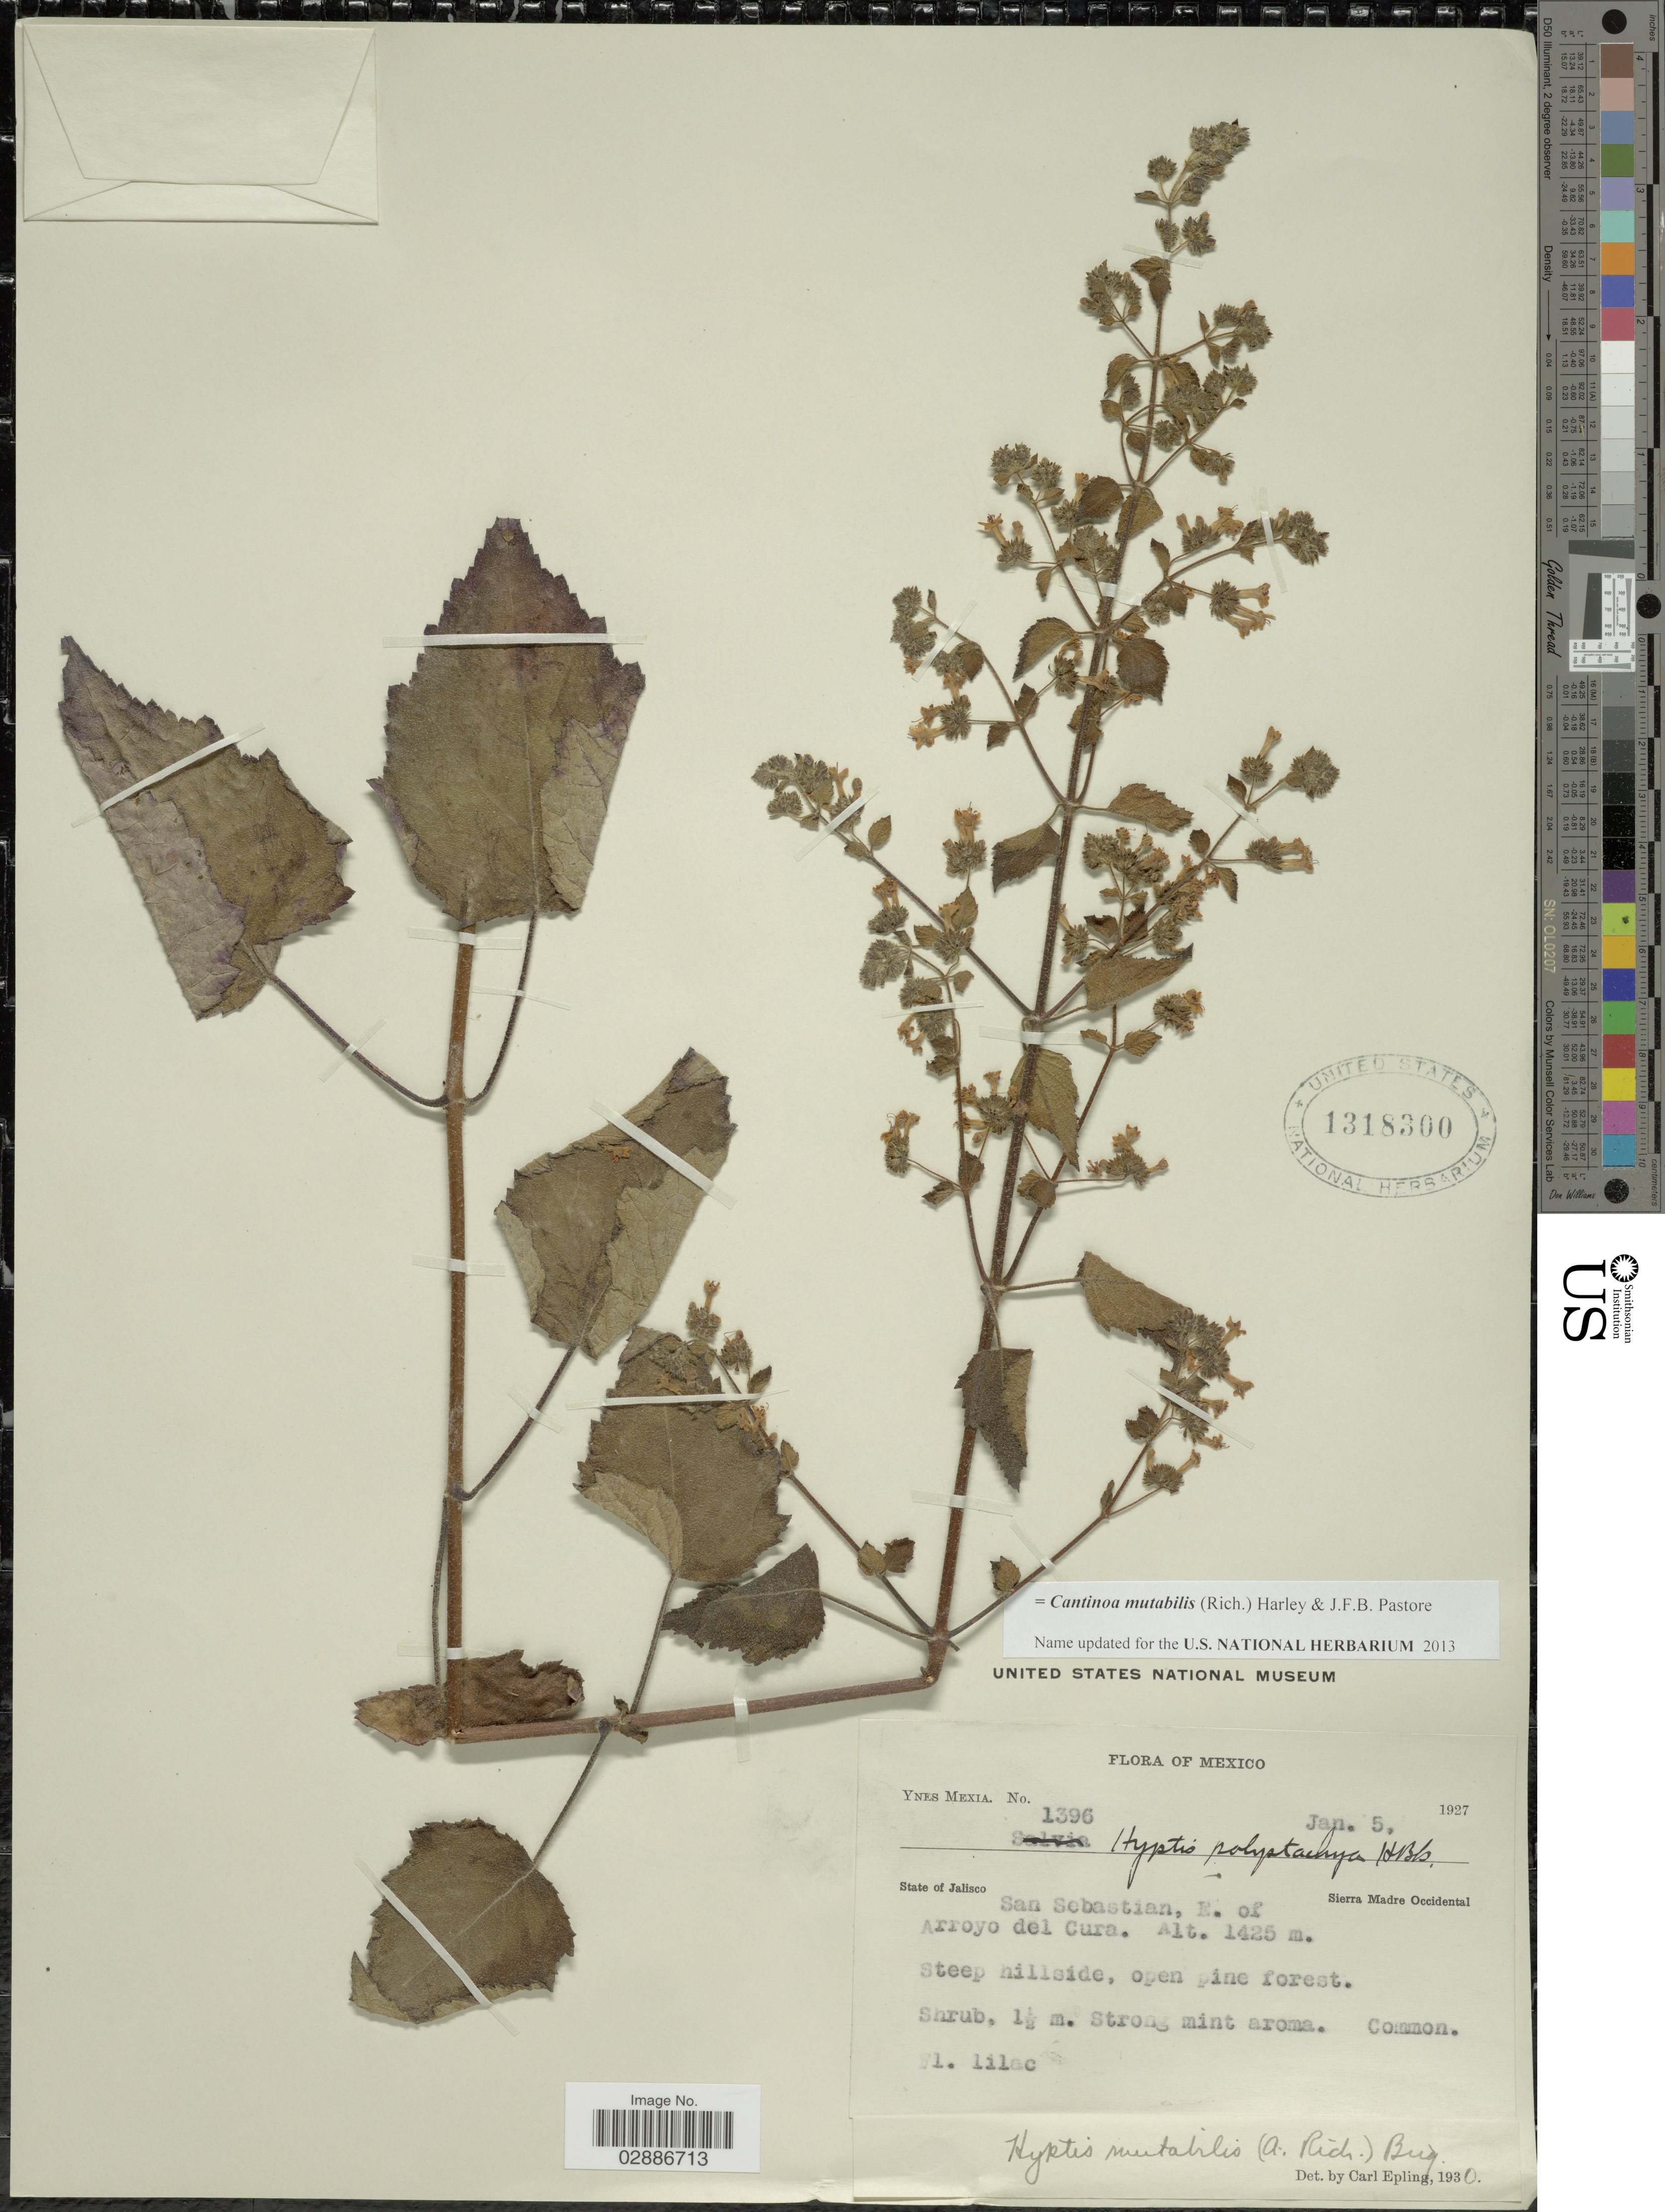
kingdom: Plantae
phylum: Tracheophyta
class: Magnoliopsida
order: Lamiales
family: Lamiaceae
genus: Cantinoa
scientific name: Cantinoa mutabilis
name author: (Epling) Harley & J.F.B. Pastore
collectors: Y. Mexia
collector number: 1396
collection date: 1927-01-05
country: Mexico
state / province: Jalisco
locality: Sierra Madre Occidental. San Sebastian, E. of Arroyo del Cura.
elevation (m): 1425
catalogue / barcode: US 1318300